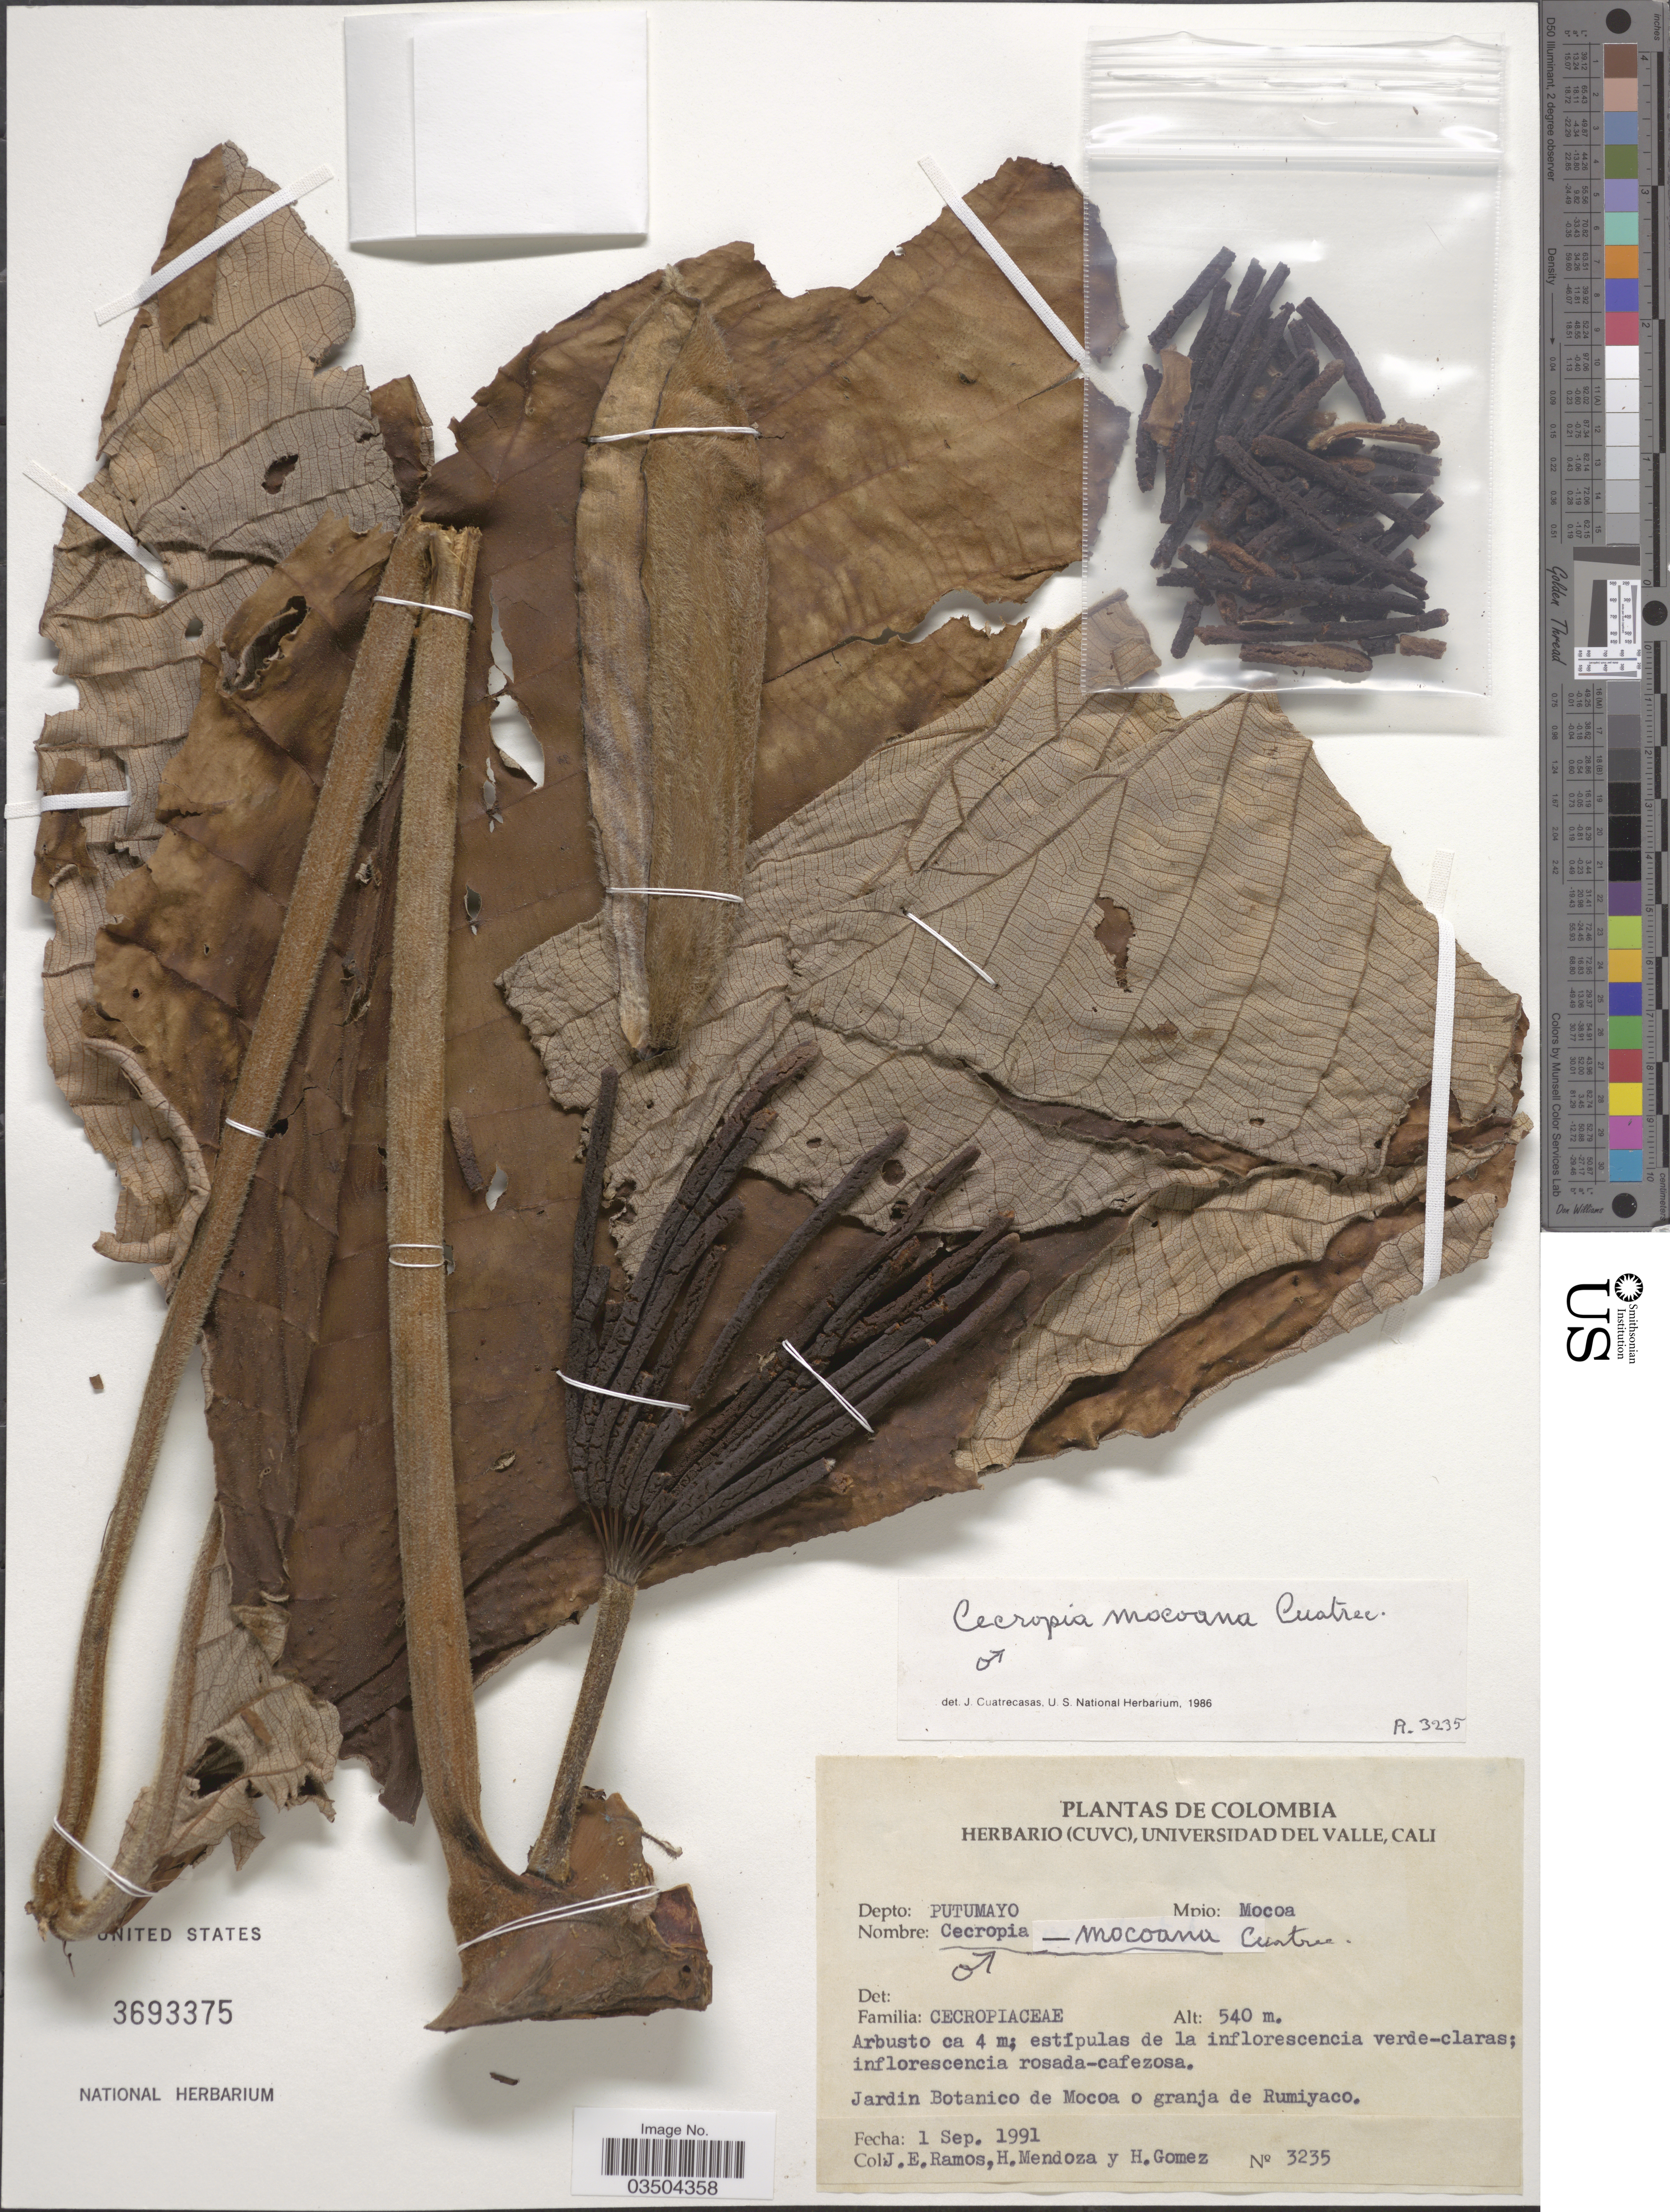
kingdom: Plantae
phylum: Tracheophyta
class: Magnoliopsida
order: Rosales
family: Urticaceae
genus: Cecropia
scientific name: Cecropia mocoana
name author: Cuatrec.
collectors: J. E. Ramos, H. Mendoza & H. Gomez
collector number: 3235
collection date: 1991-09-01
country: Colombia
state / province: Putumayo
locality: Depto: Putumayo. Mpio: Mocoa. Jardin Botanico de Mocoa o granja de Rumiyaco.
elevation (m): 540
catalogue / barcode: US 3693375